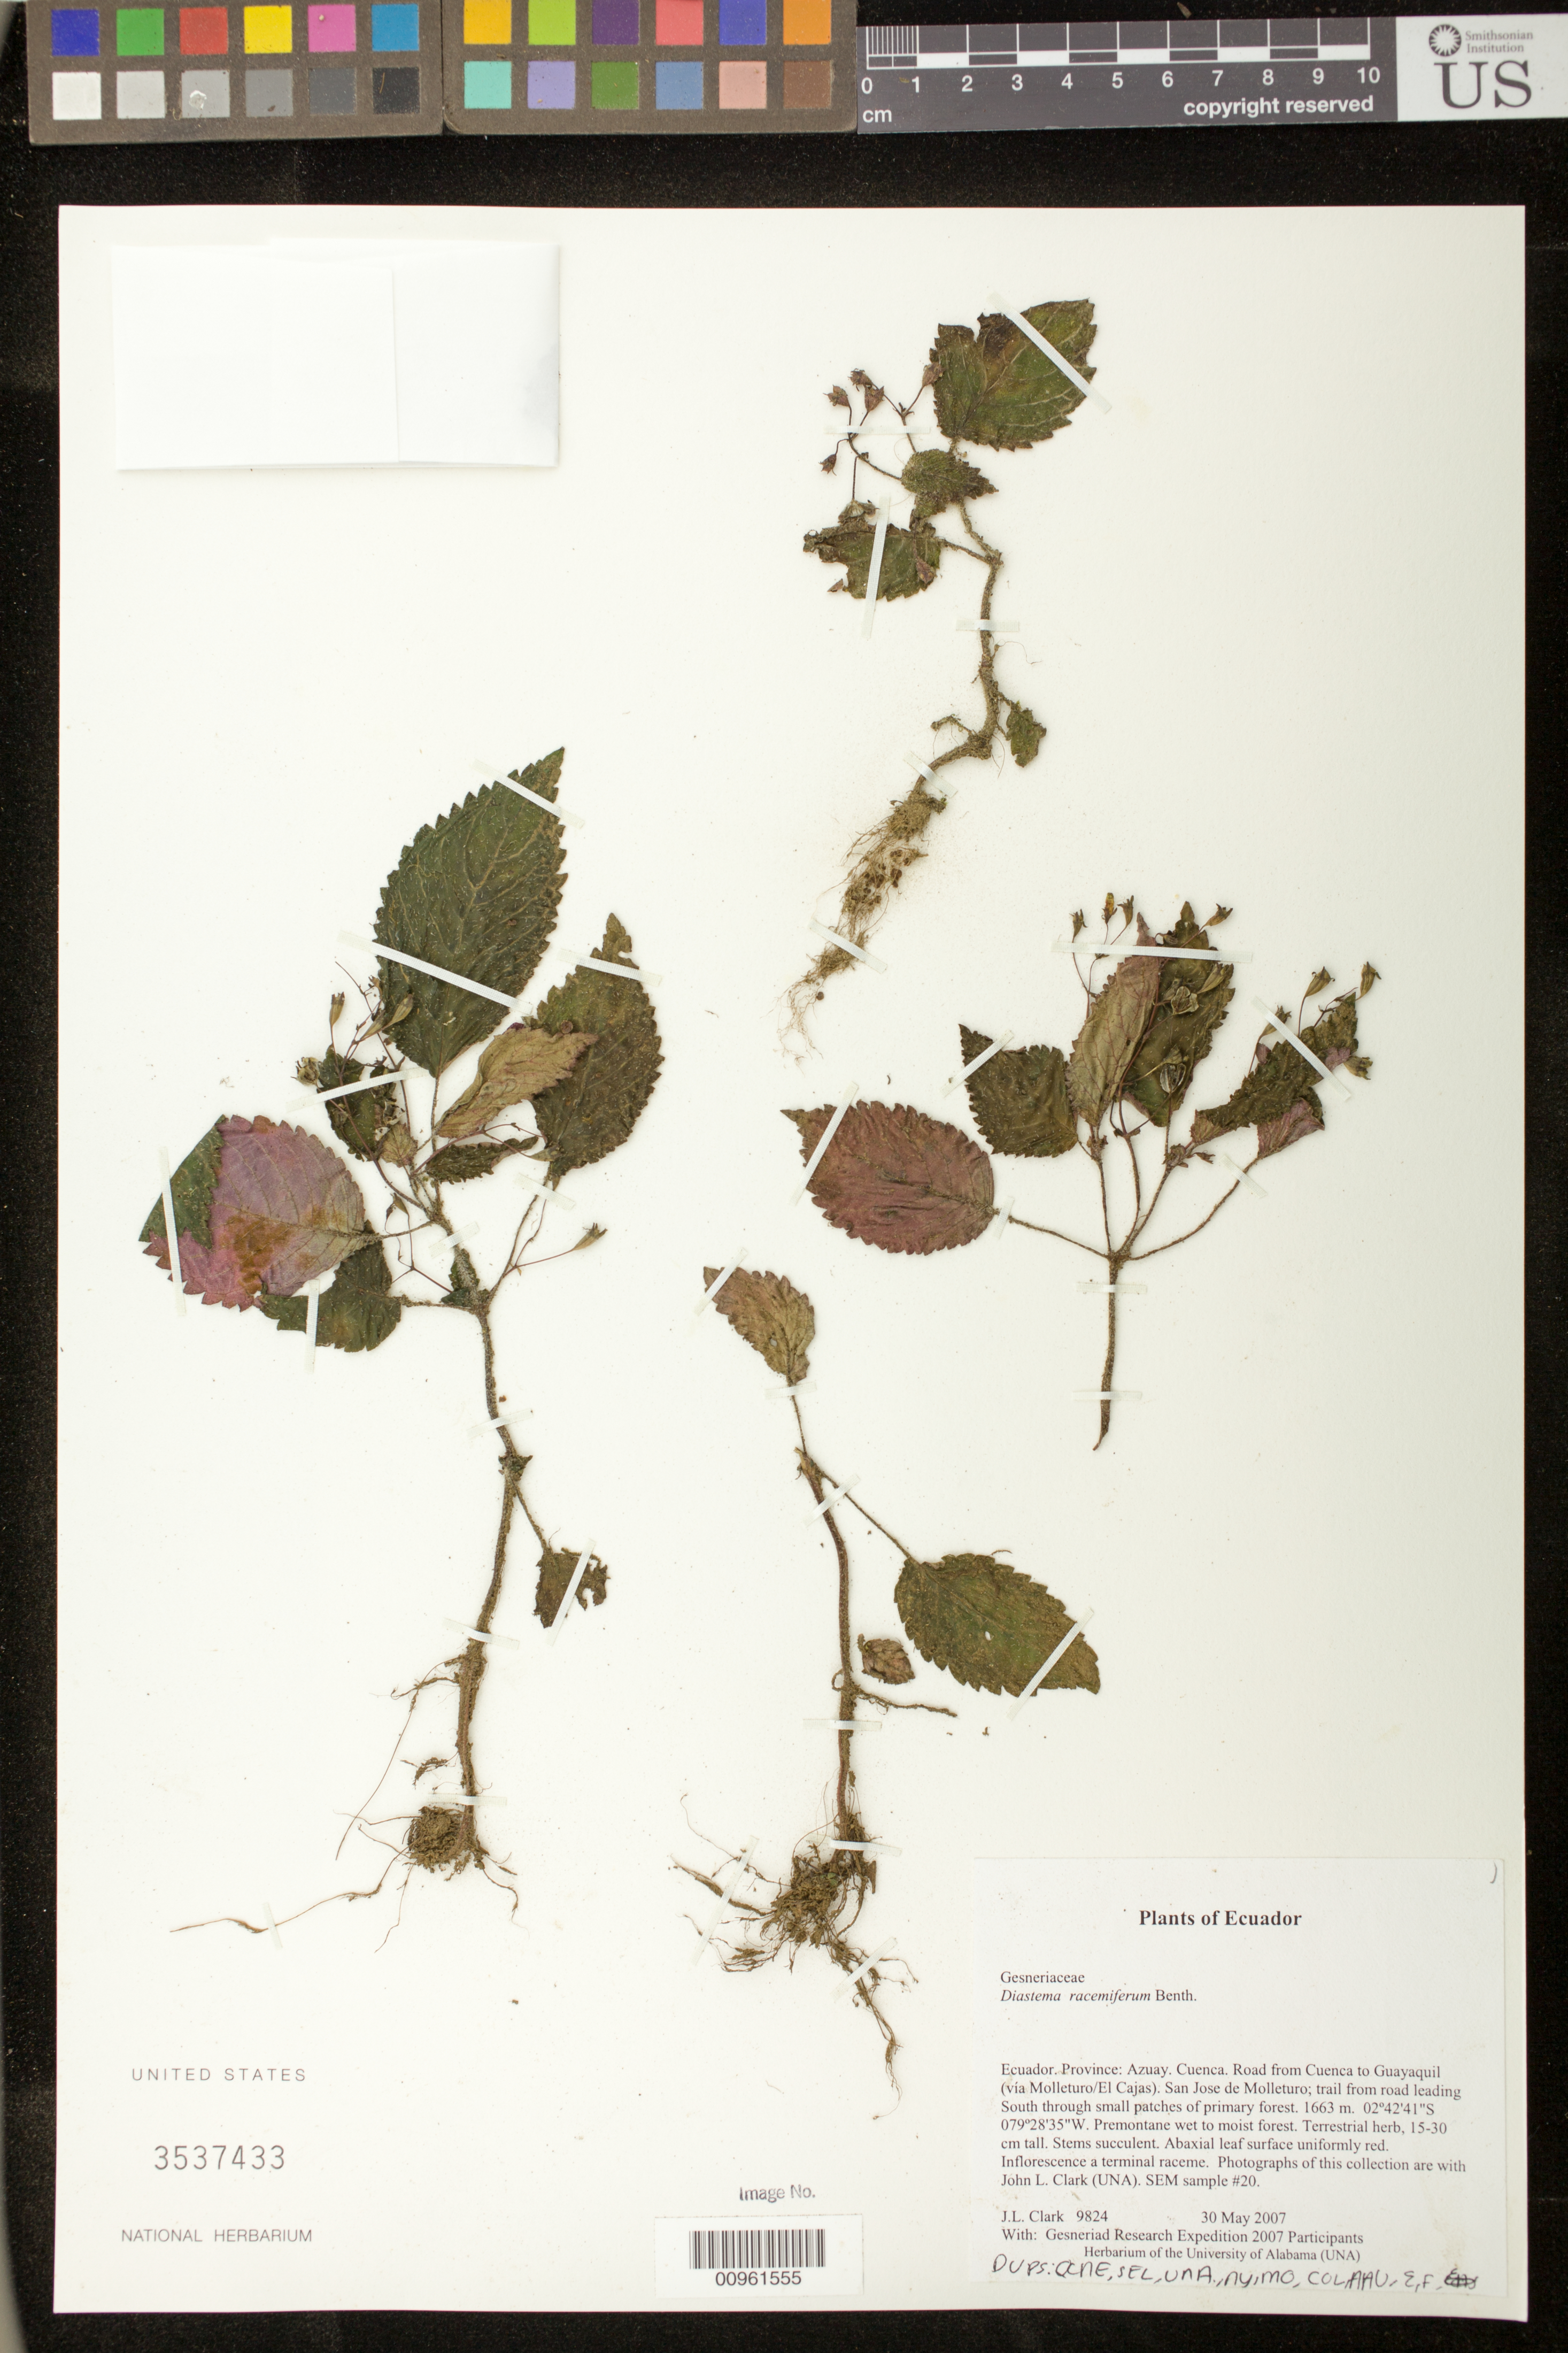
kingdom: Plantae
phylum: Tracheophyta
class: Magnoliopsida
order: Lamiales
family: Gesneriaceae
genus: Diastema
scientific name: Diastema racemiferum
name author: Benth.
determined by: Clark, J. L., (SEL), The Marie Selby Botanical Garden (UNITED STATES)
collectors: J. L. Clark & Gesneriad Research Expedition 2007 Participants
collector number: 9824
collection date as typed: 30 May 2007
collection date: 2007-05-30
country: Ecuador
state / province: Azuay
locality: Cuenca. Road from Cuenca to Guayaquil (vía Molleturo/El Cajas). San Jose de Molleturo; trail from road leading South through small patches of primary forest.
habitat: Premontane wet to moist forest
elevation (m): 1663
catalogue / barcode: US 3537433